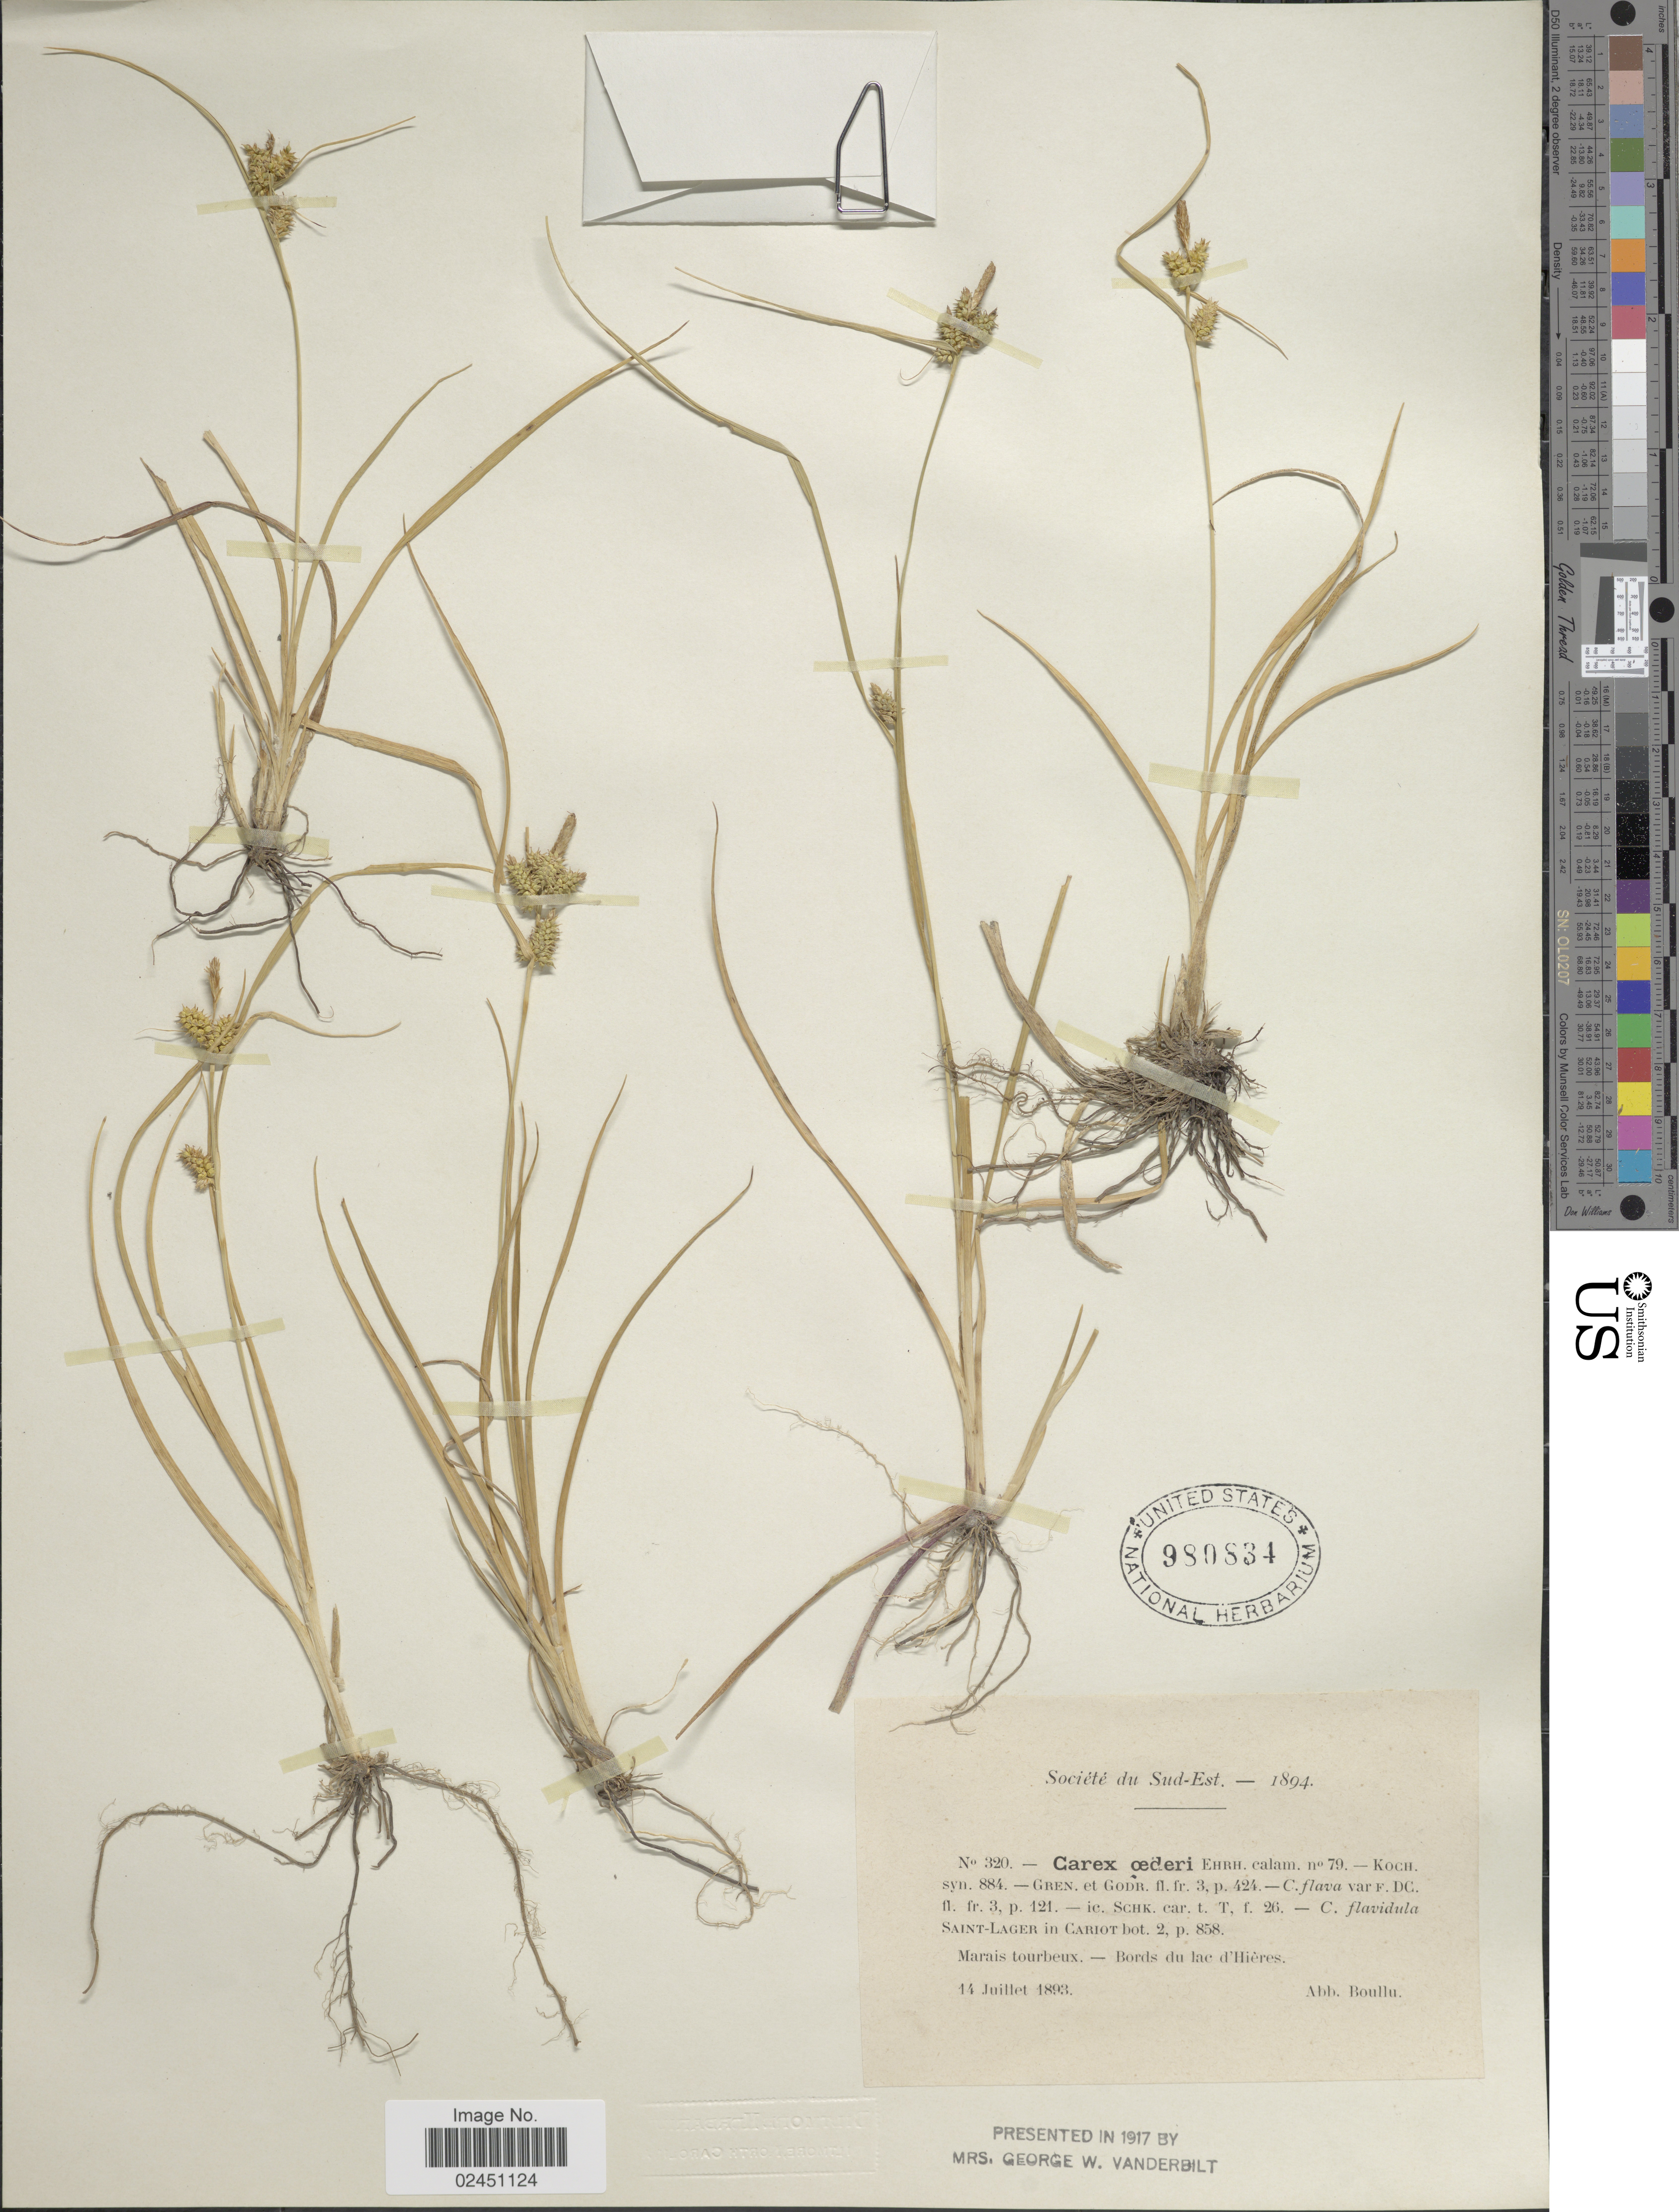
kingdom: Plantae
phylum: Tracheophyta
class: Liliopsida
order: Poales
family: Cyperaceae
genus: Carex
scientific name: Carex oederi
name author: Retz.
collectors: A. Boullu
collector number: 320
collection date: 1893-07-14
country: France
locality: Sud-Est [unsure placement] Maraid tourbux - Bords du lac d'Hieres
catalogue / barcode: US 980834